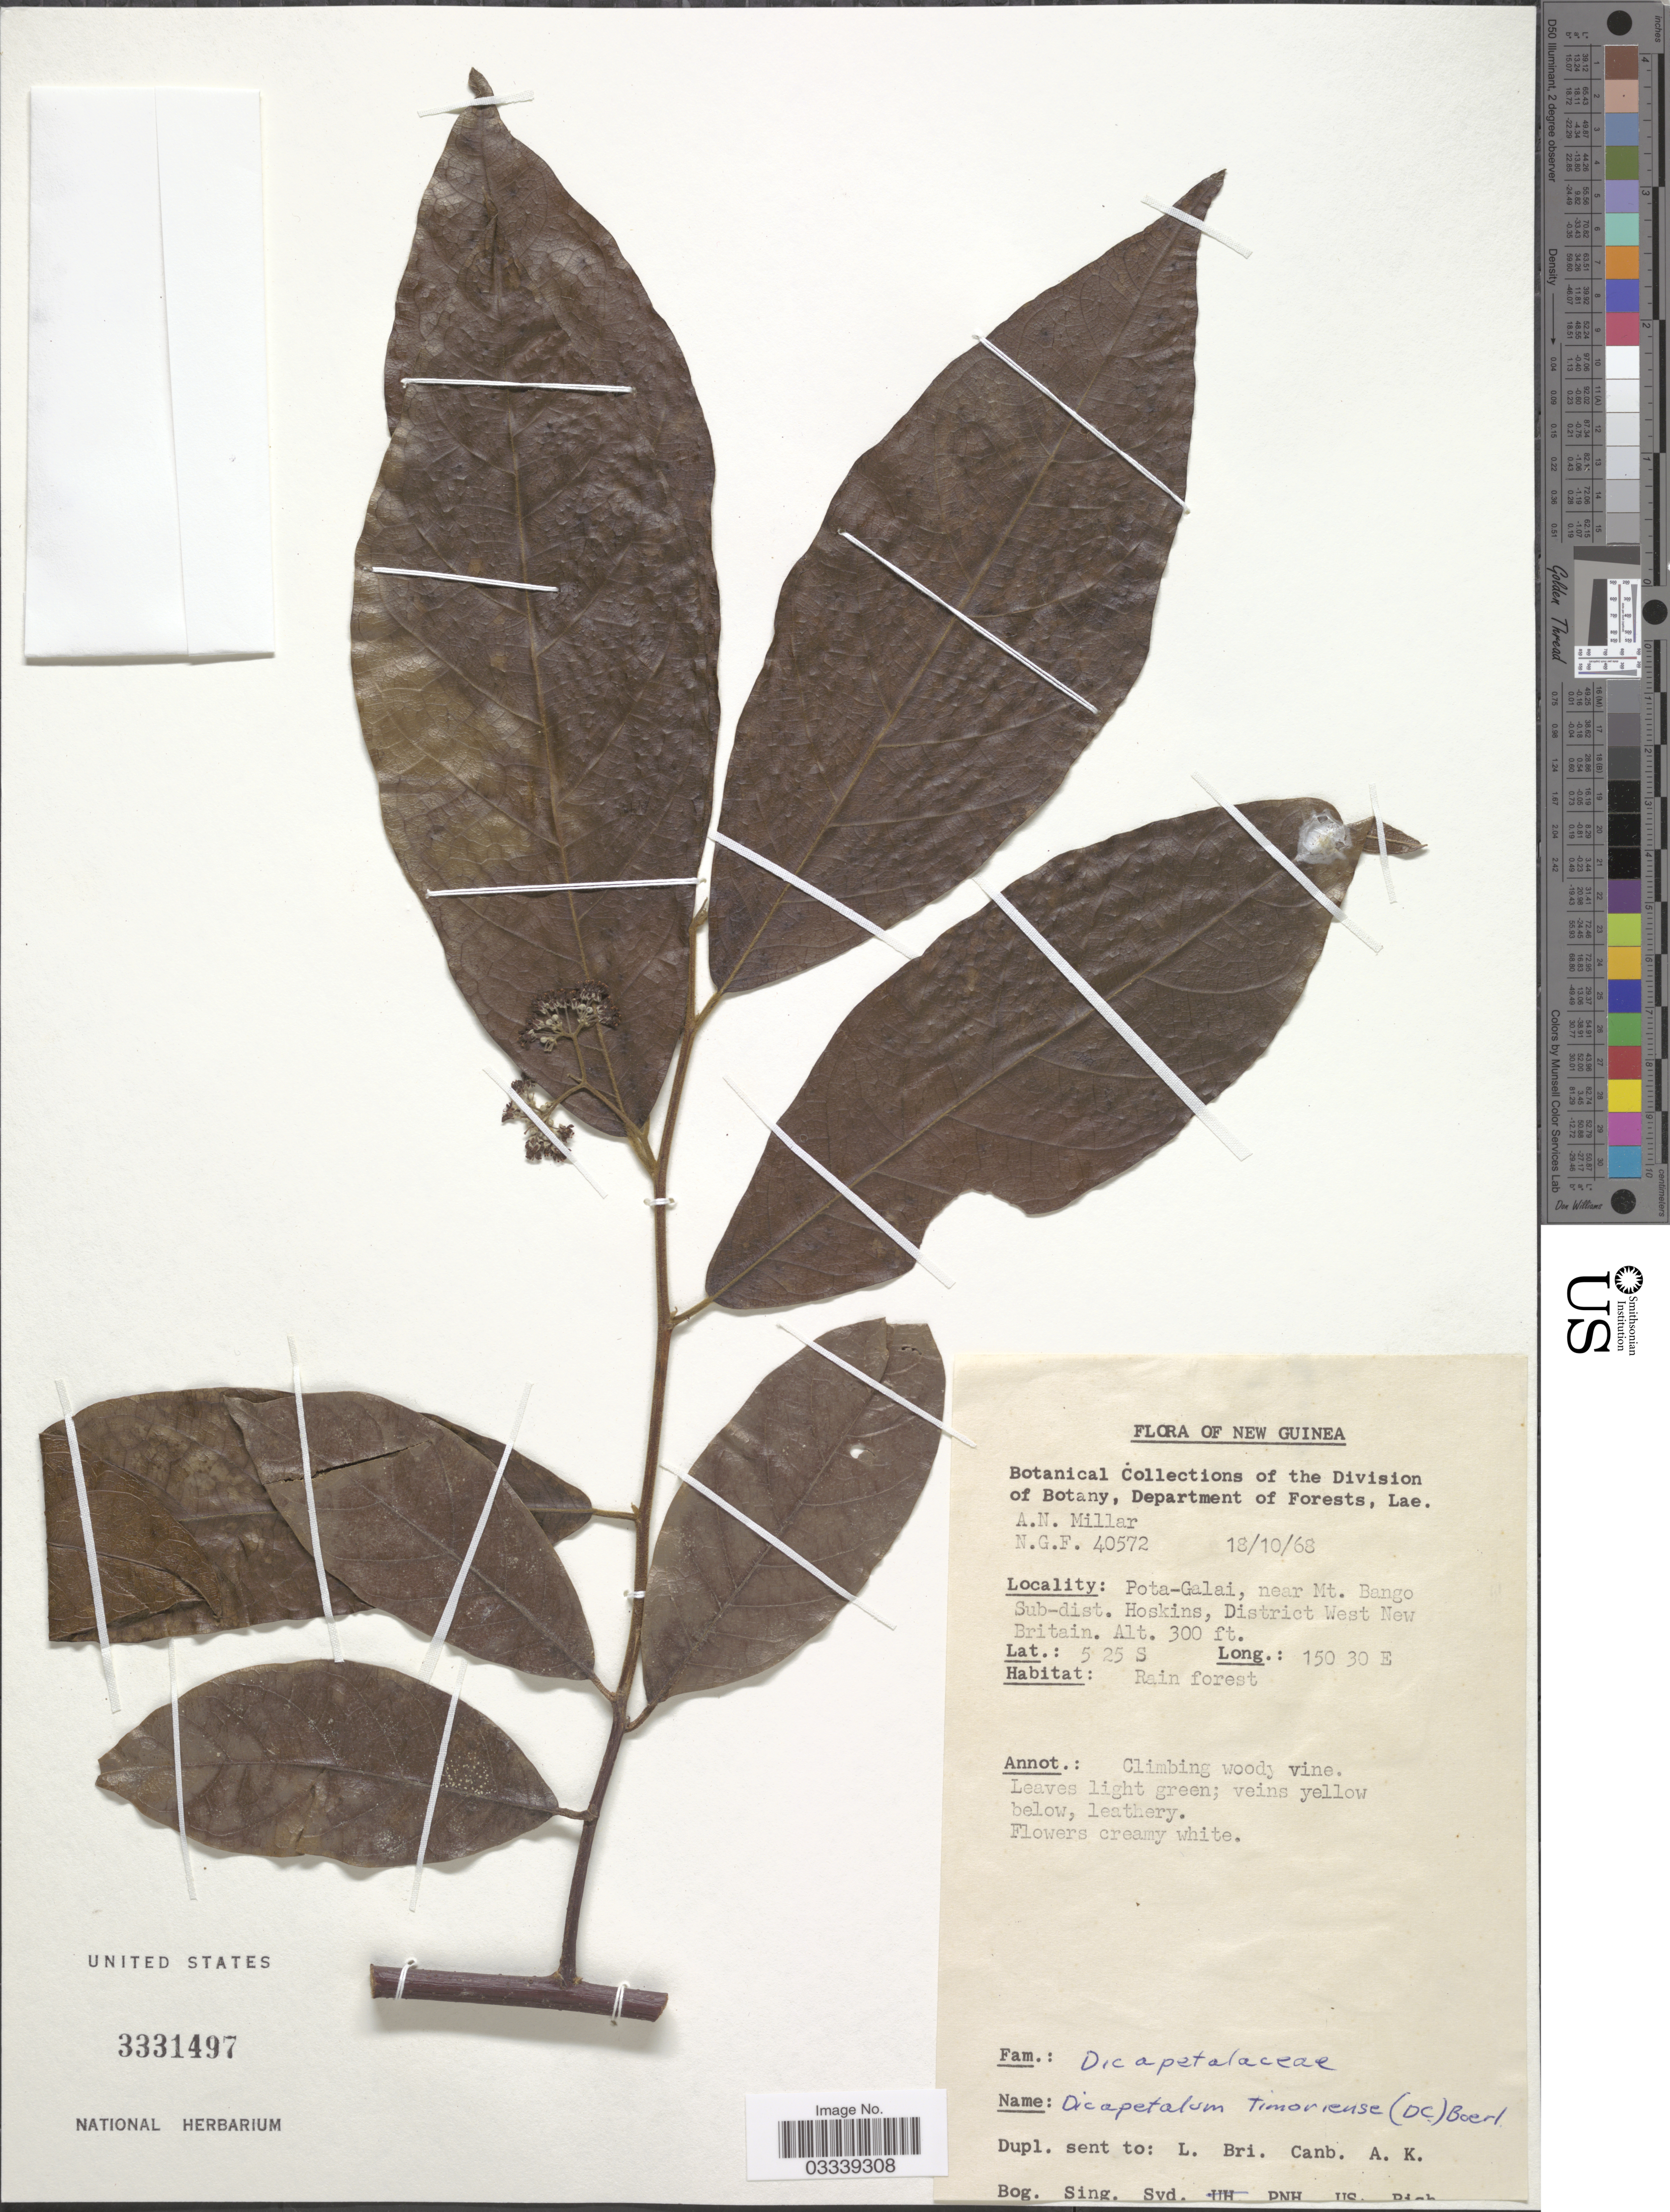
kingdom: Plantae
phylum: Tracheophyta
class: Magnoliopsida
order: Malpighiales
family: Dichapetalaceae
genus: Dichapetalum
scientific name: Dichapetalum timoriense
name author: (DC.) Boerl.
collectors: A. Millar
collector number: NGF40572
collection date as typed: Transcribed d/m/y: 18/10/68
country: Papua New Guinea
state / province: West New Britain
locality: New Guinea, Pota-Galai, near Mt. Bango, Sub-dist. Hoskins, District West New Britain.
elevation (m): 91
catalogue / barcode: US 3331497